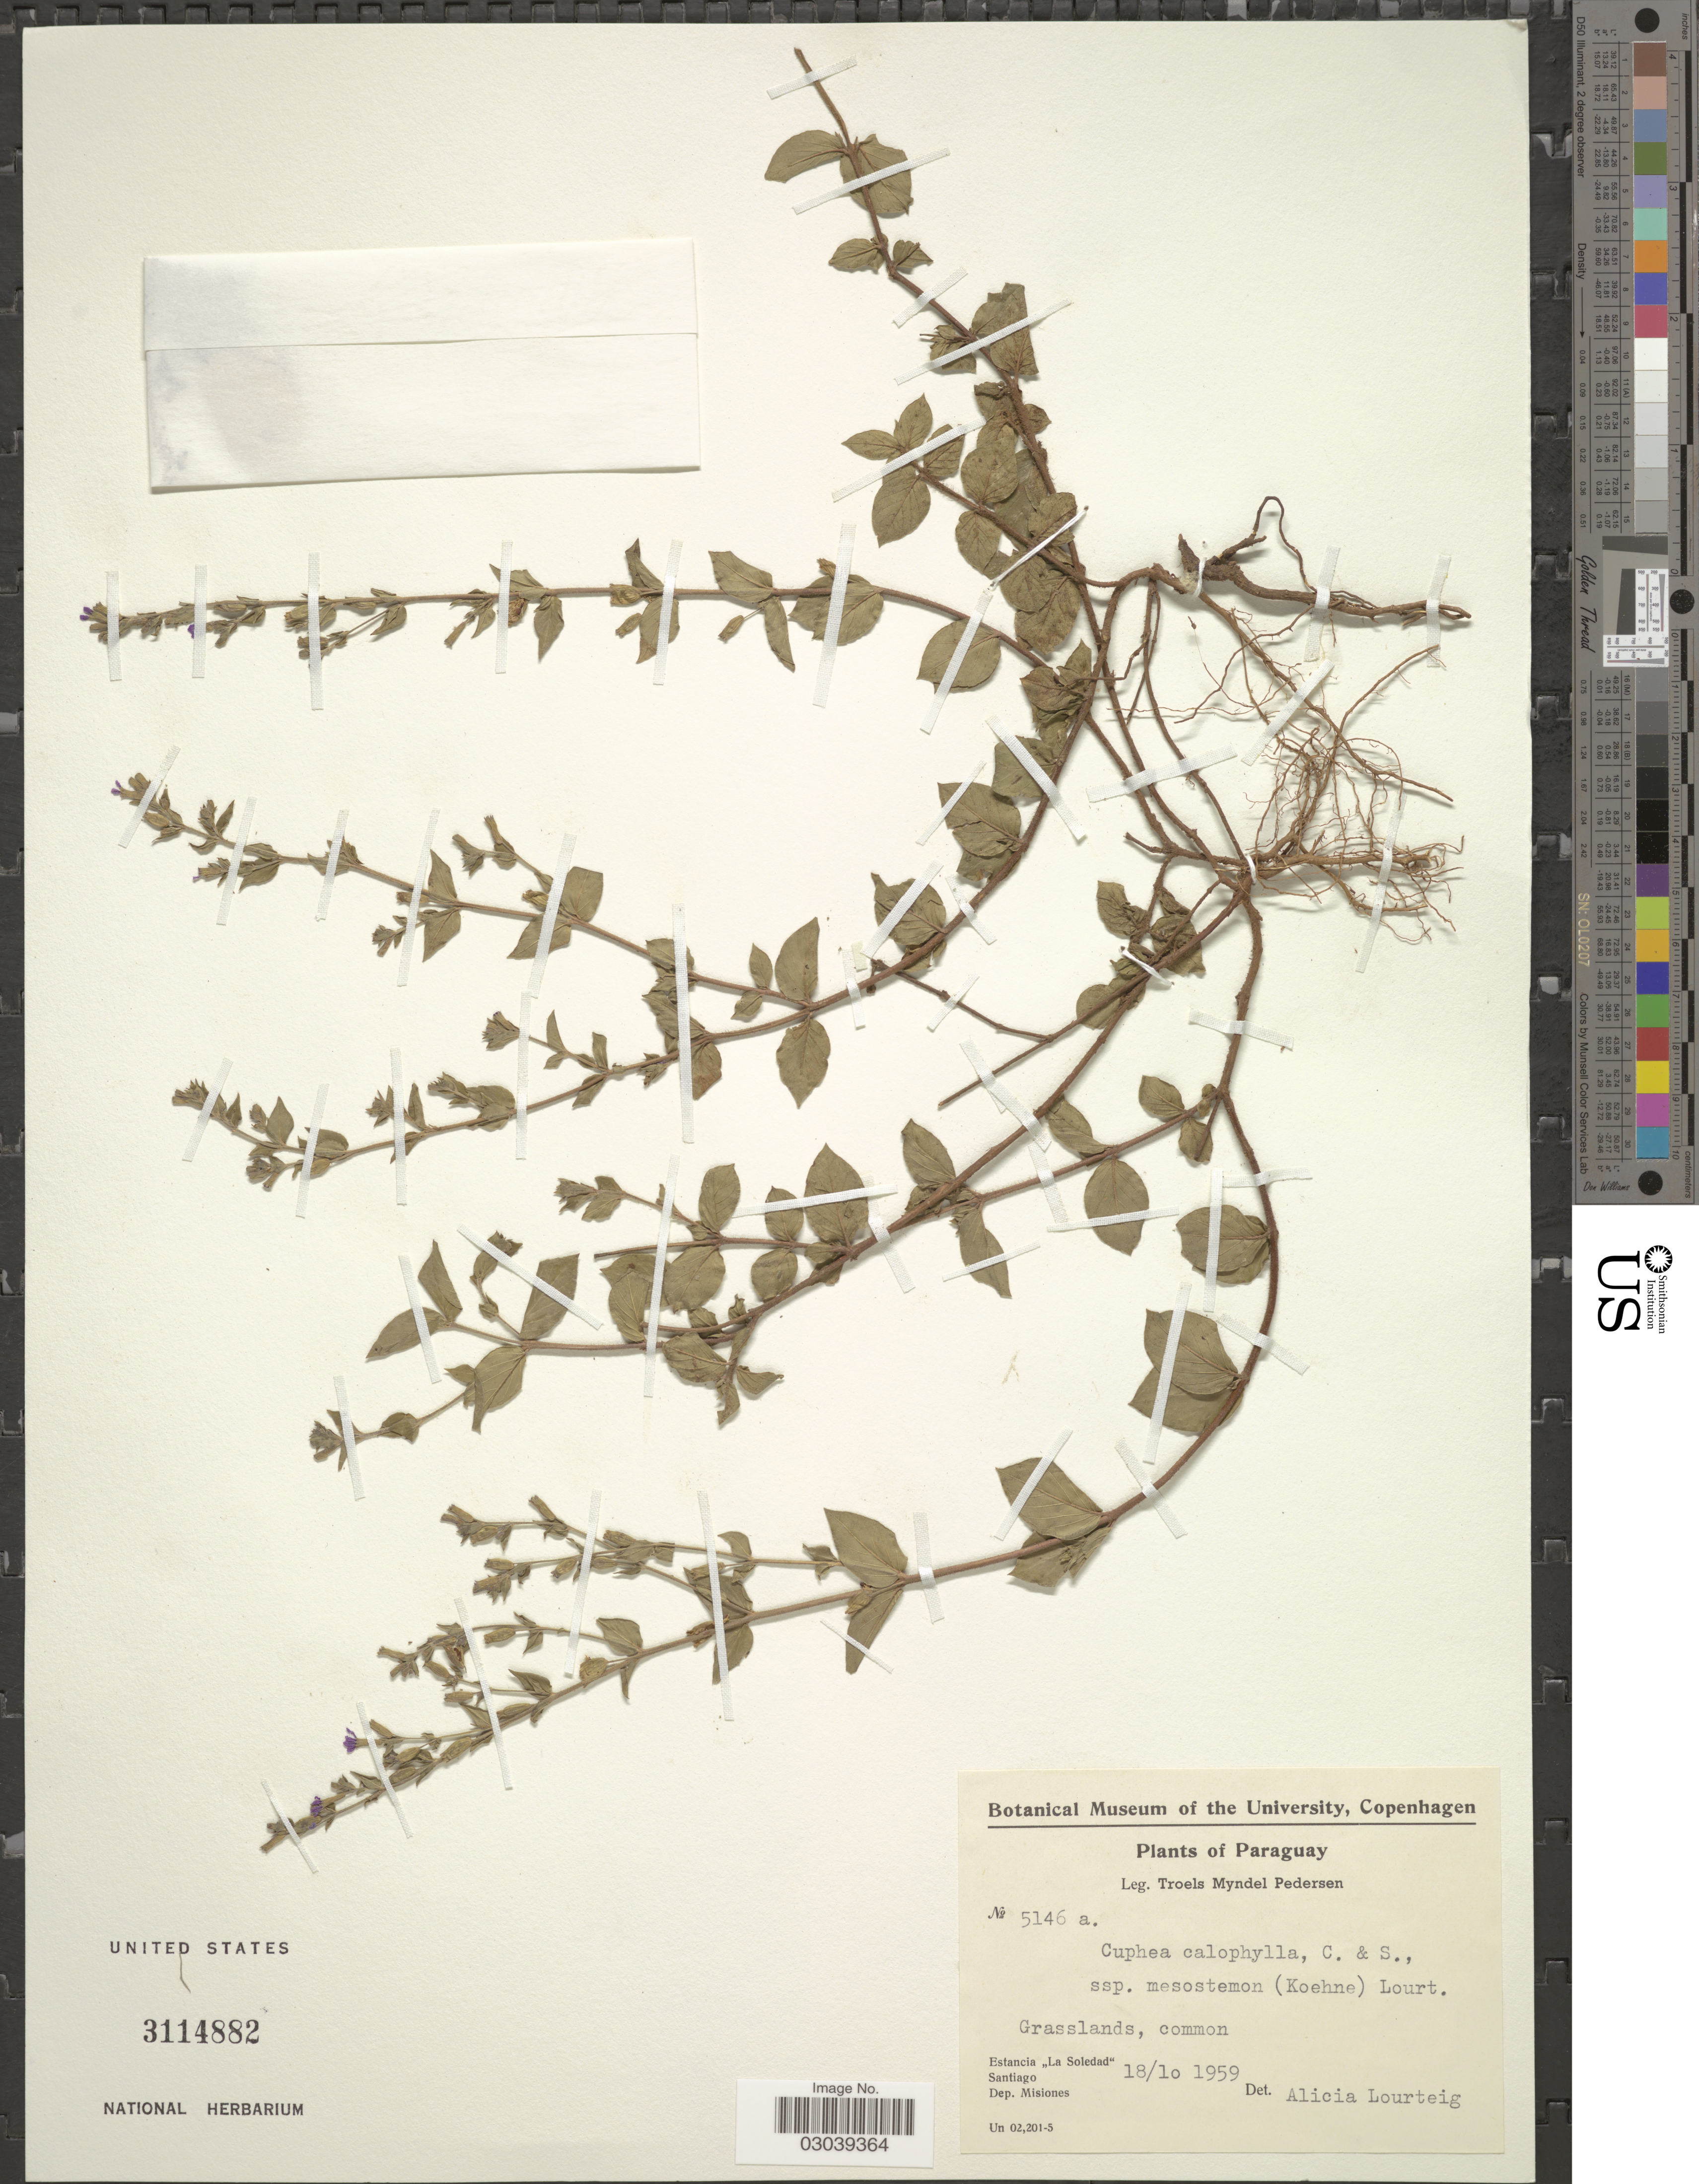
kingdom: Plantae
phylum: Tracheophyta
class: Magnoliopsida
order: Myrtales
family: Lythraceae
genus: Cuphea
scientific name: Cuphea calophylla subsp. mesostemon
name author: (Koehne) Lourteig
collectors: T. Pederson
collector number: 5146a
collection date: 1959-10-18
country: Paraguay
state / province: Misiones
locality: Estancia "La Soledad". Santiago. Dep. Misiones.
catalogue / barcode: US 3114882